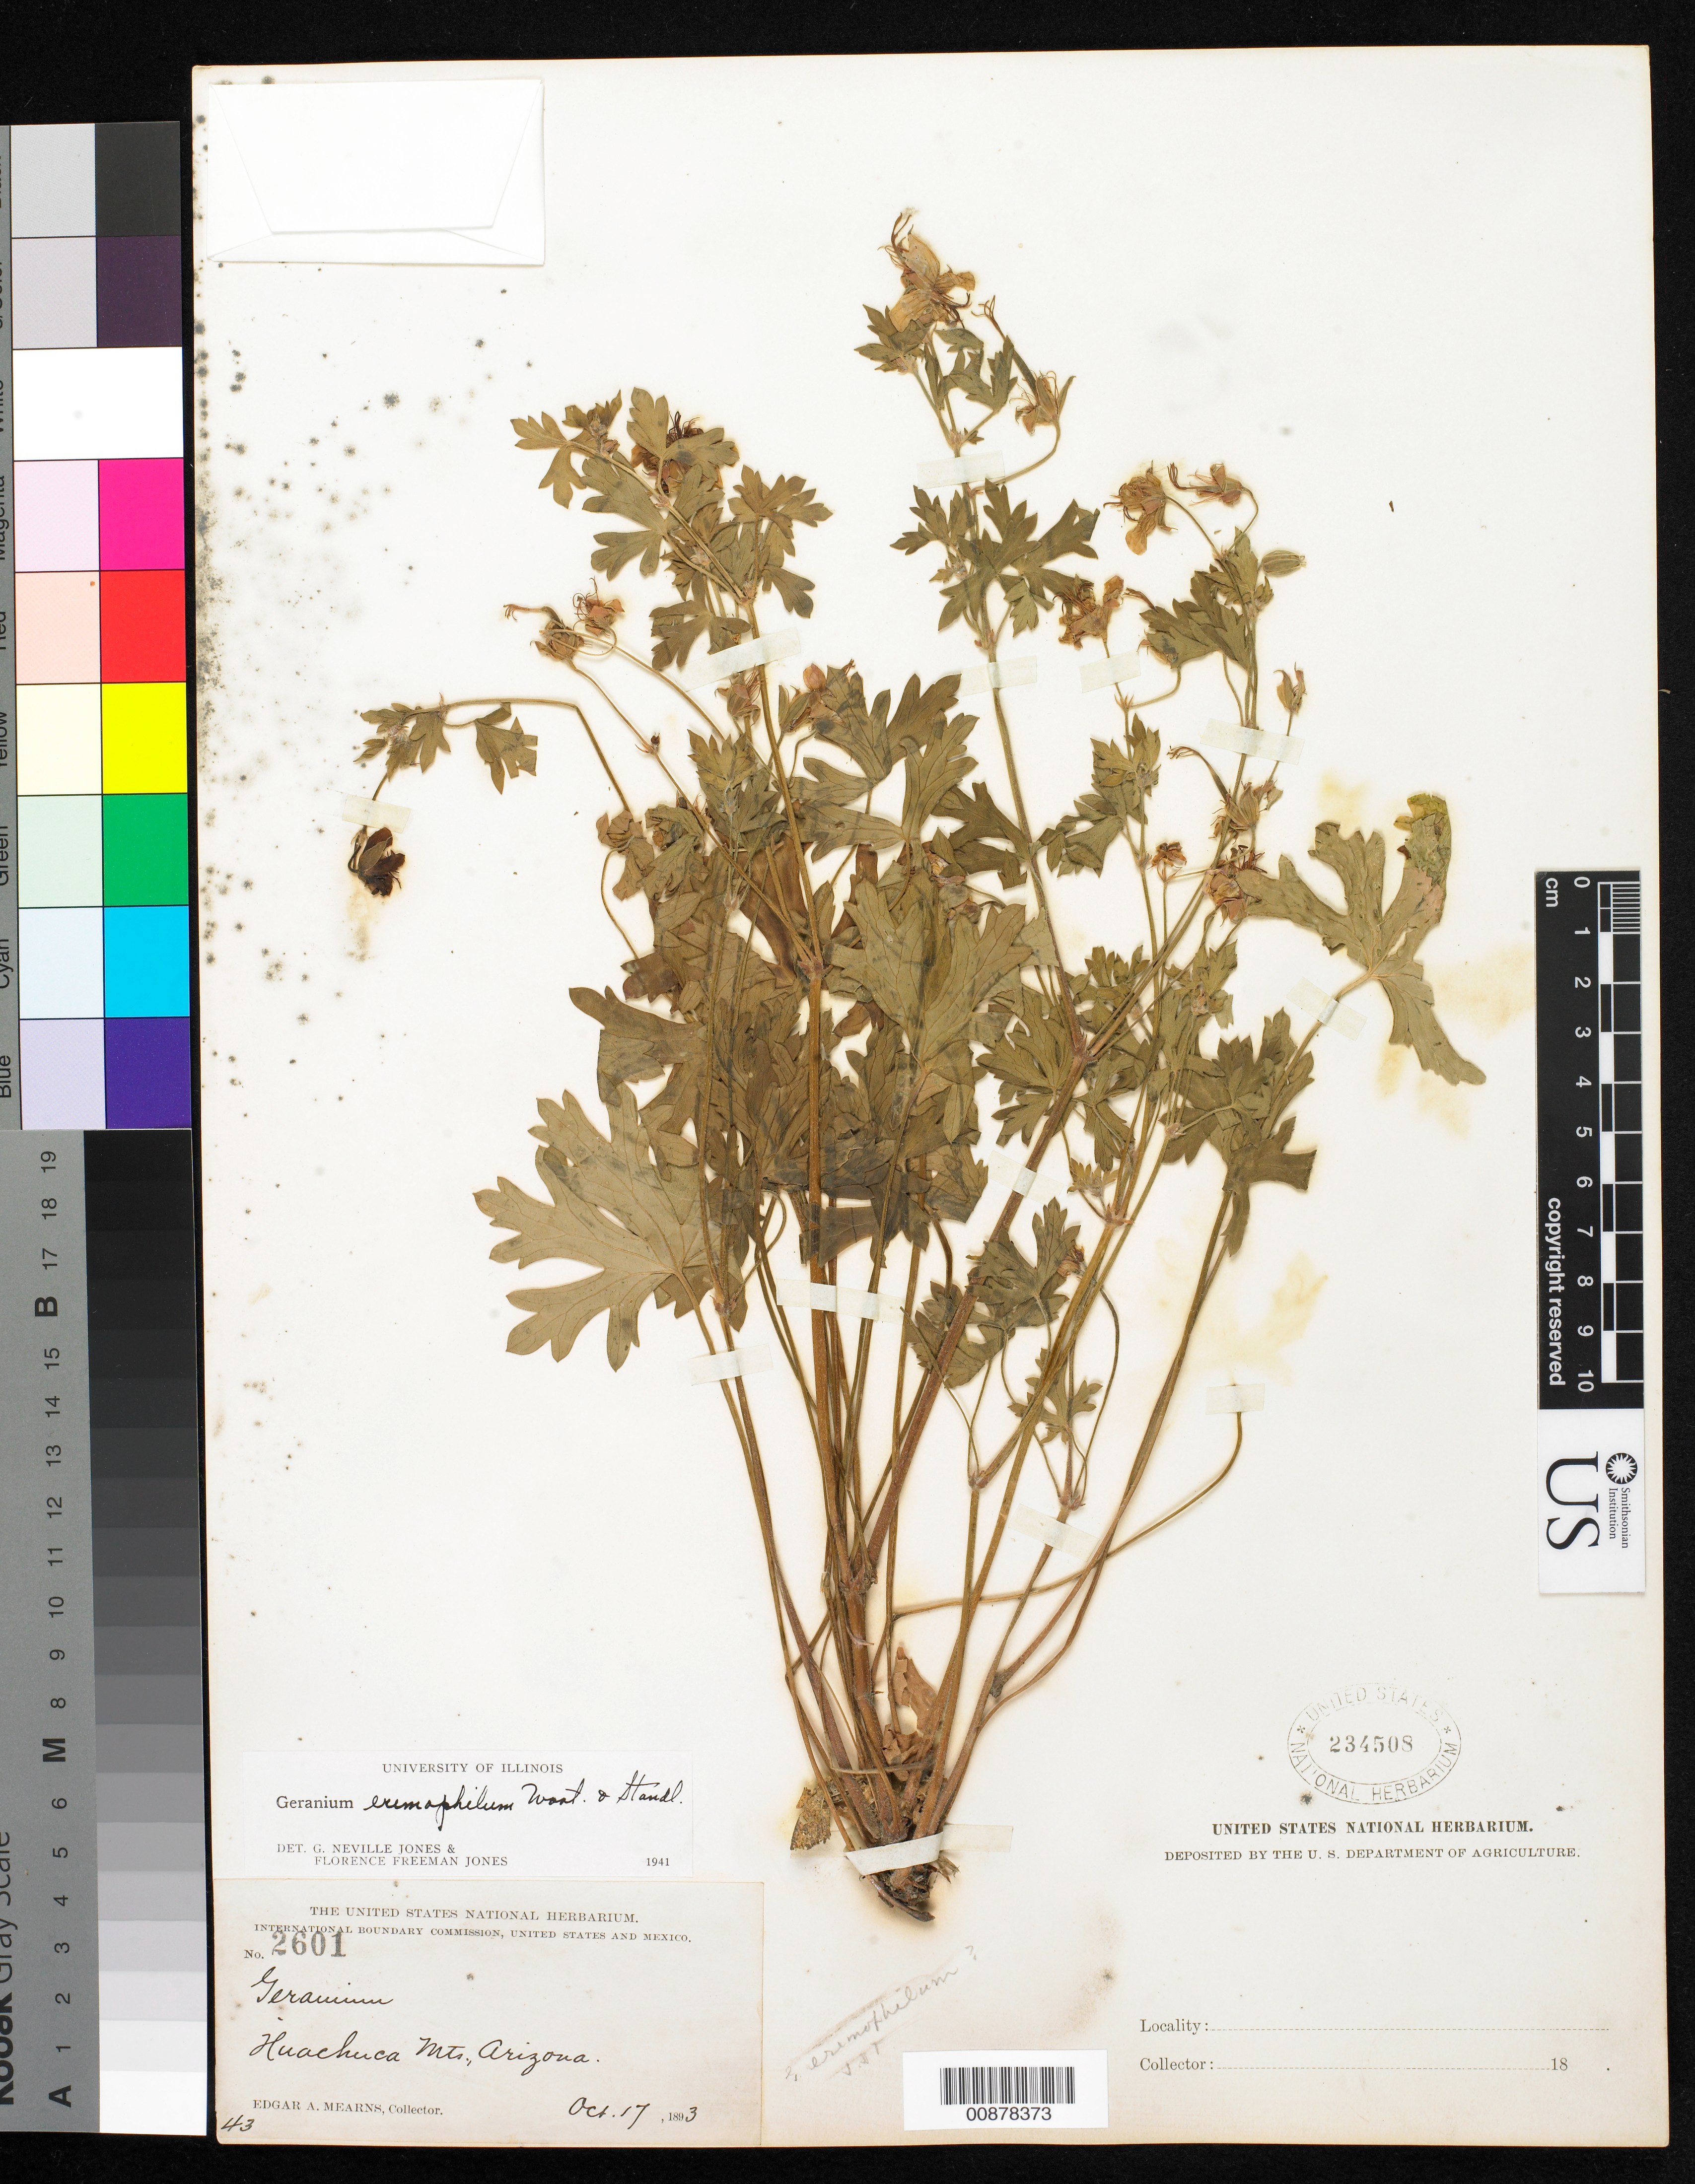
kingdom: Plantae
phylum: Tracheophyta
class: Magnoliopsida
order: Geraniales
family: Geraniaceae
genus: Geranium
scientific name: Geranium caespitosum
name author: E. James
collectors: E. A. Mearns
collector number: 2601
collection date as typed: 17 Oct 1893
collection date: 1893-10-17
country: United States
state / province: Arizona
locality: Huachuca Mts.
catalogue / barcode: US 234508